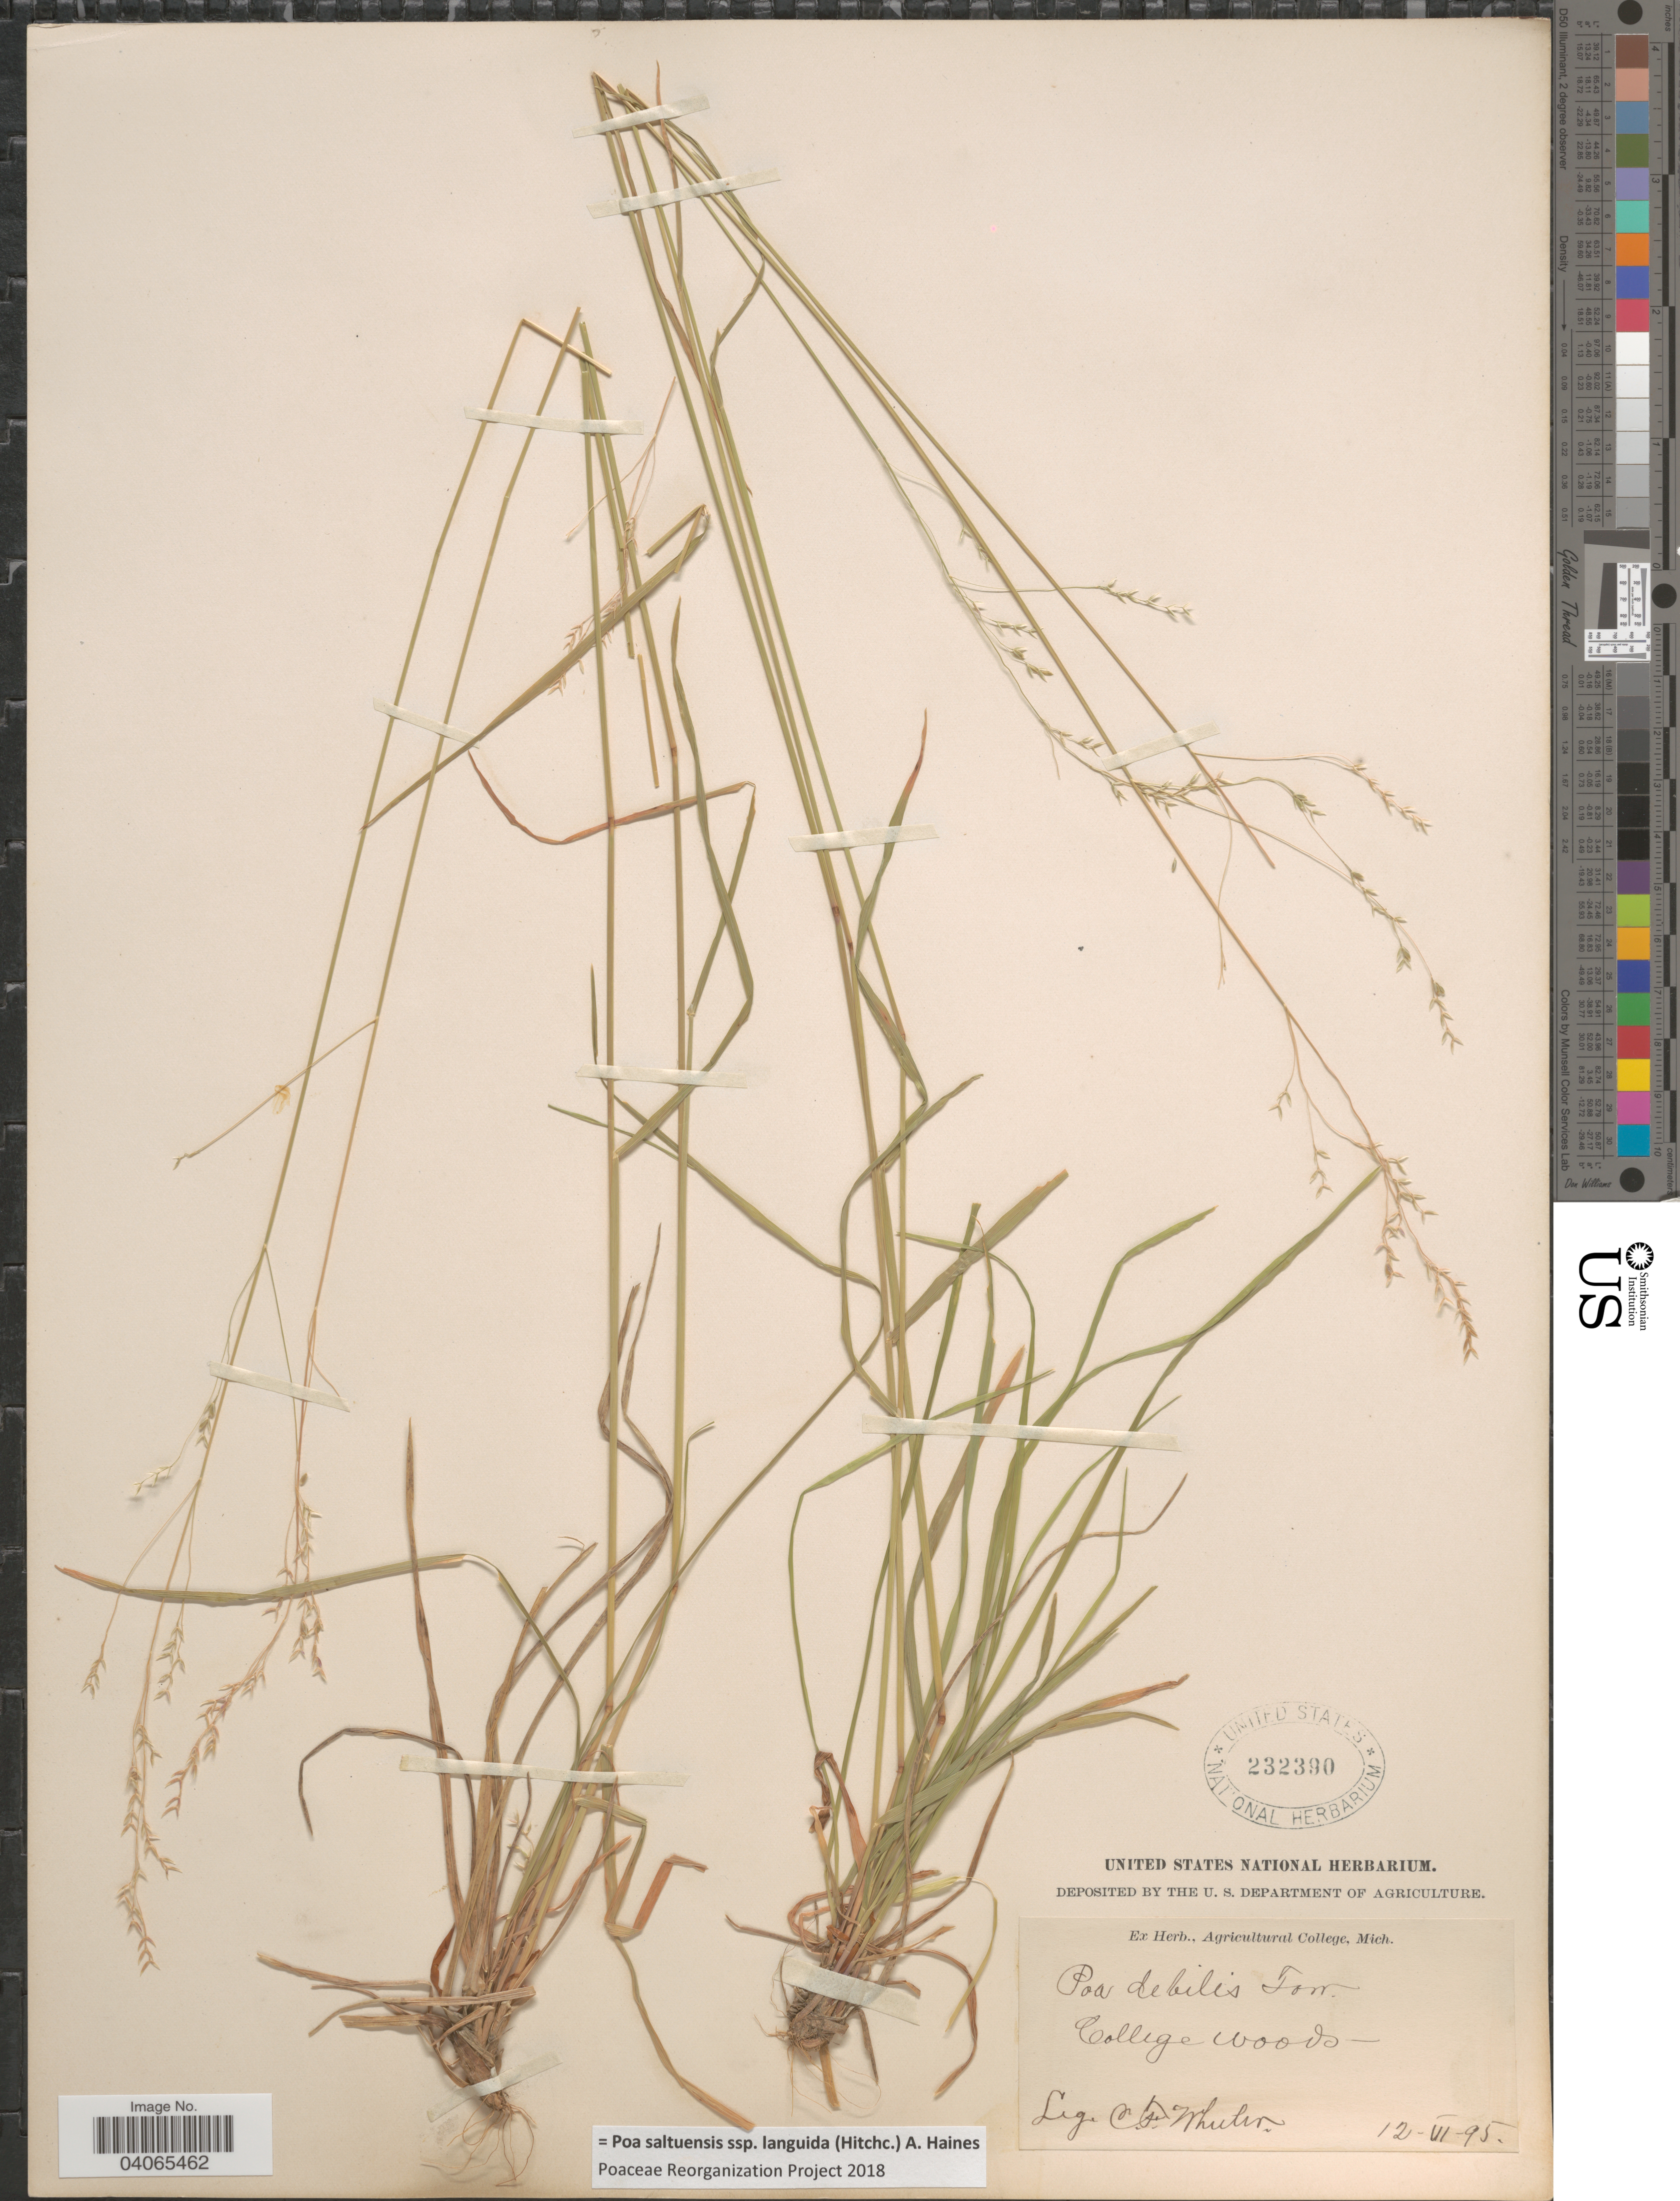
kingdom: Plantae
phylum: Tracheophyta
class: Liliopsida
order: Poales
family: Poaceae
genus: Poa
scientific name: Poa saltuensis subsp. languida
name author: (Hitchc.) A. Haines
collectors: C. Wheeler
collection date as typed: Transcribed d/m/y: 12/6/95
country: United States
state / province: Michigan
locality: College woods.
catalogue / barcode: US 232390